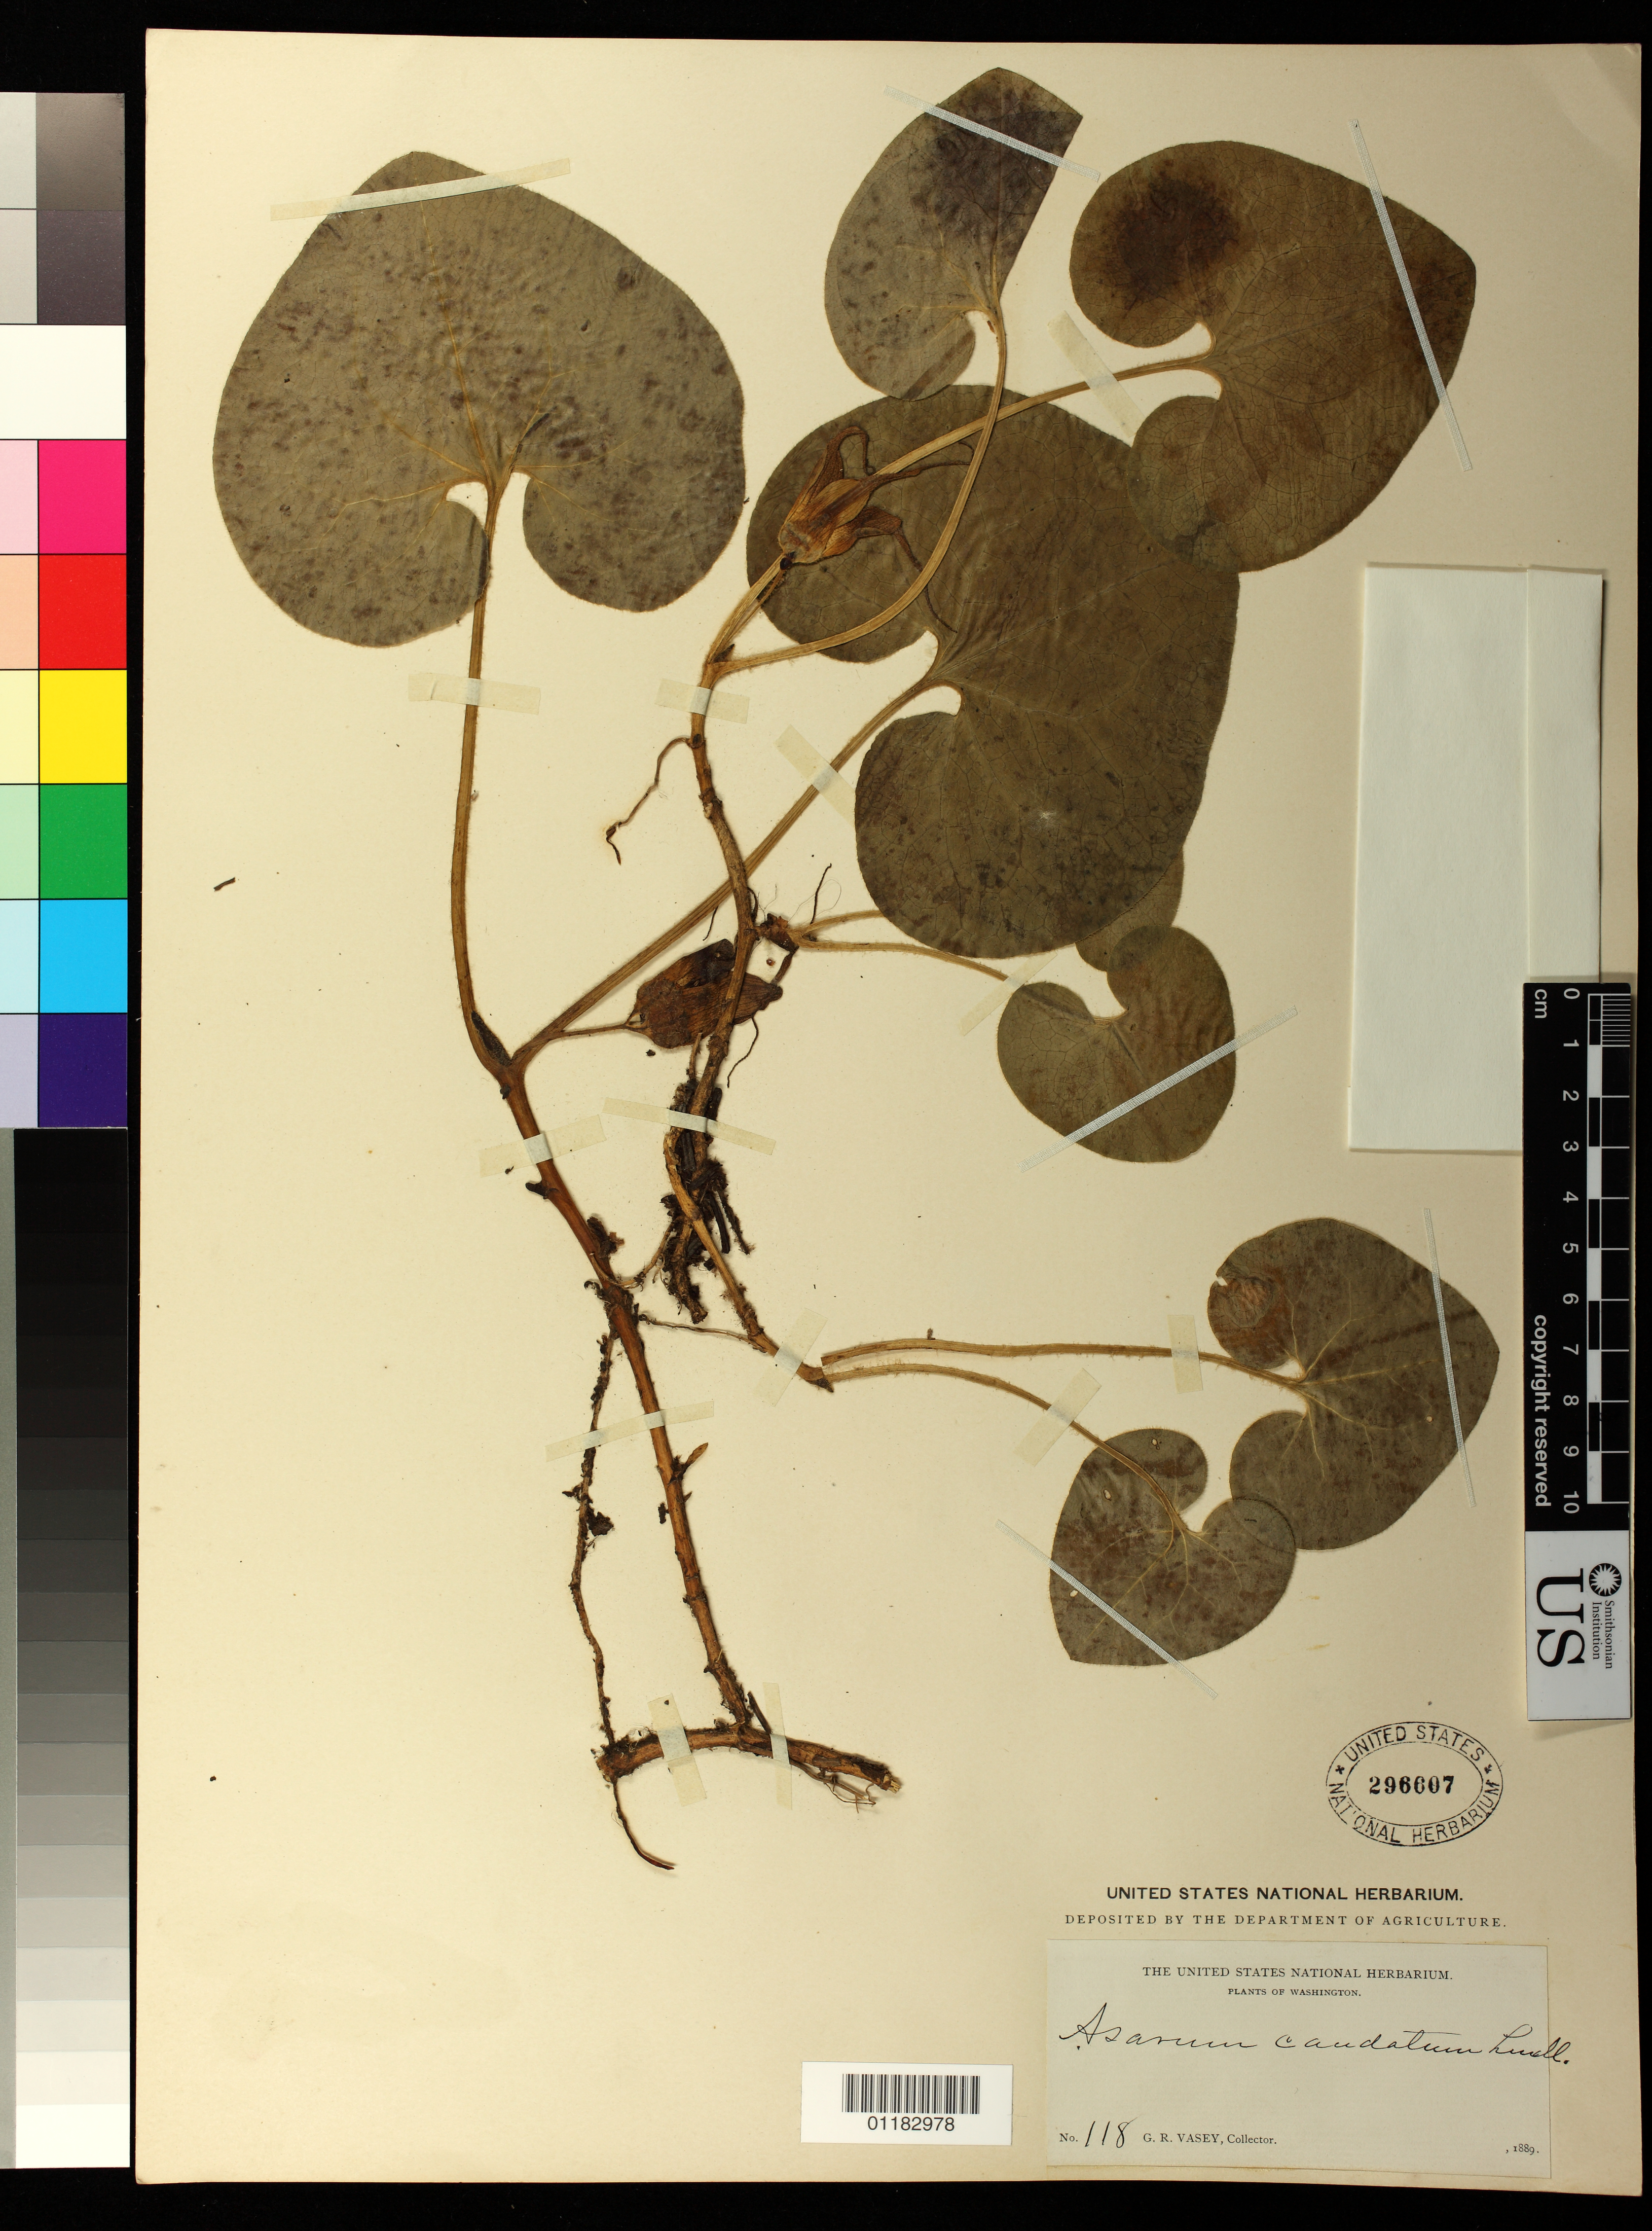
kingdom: Plantae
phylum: Tracheophyta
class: Magnoliopsida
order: Piperales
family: Aristolochiaceae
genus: Asarum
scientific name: Asarum canadense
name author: L.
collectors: G. R. Vasey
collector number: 118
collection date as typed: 1889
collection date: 1889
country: United States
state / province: Washington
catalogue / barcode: US 296607